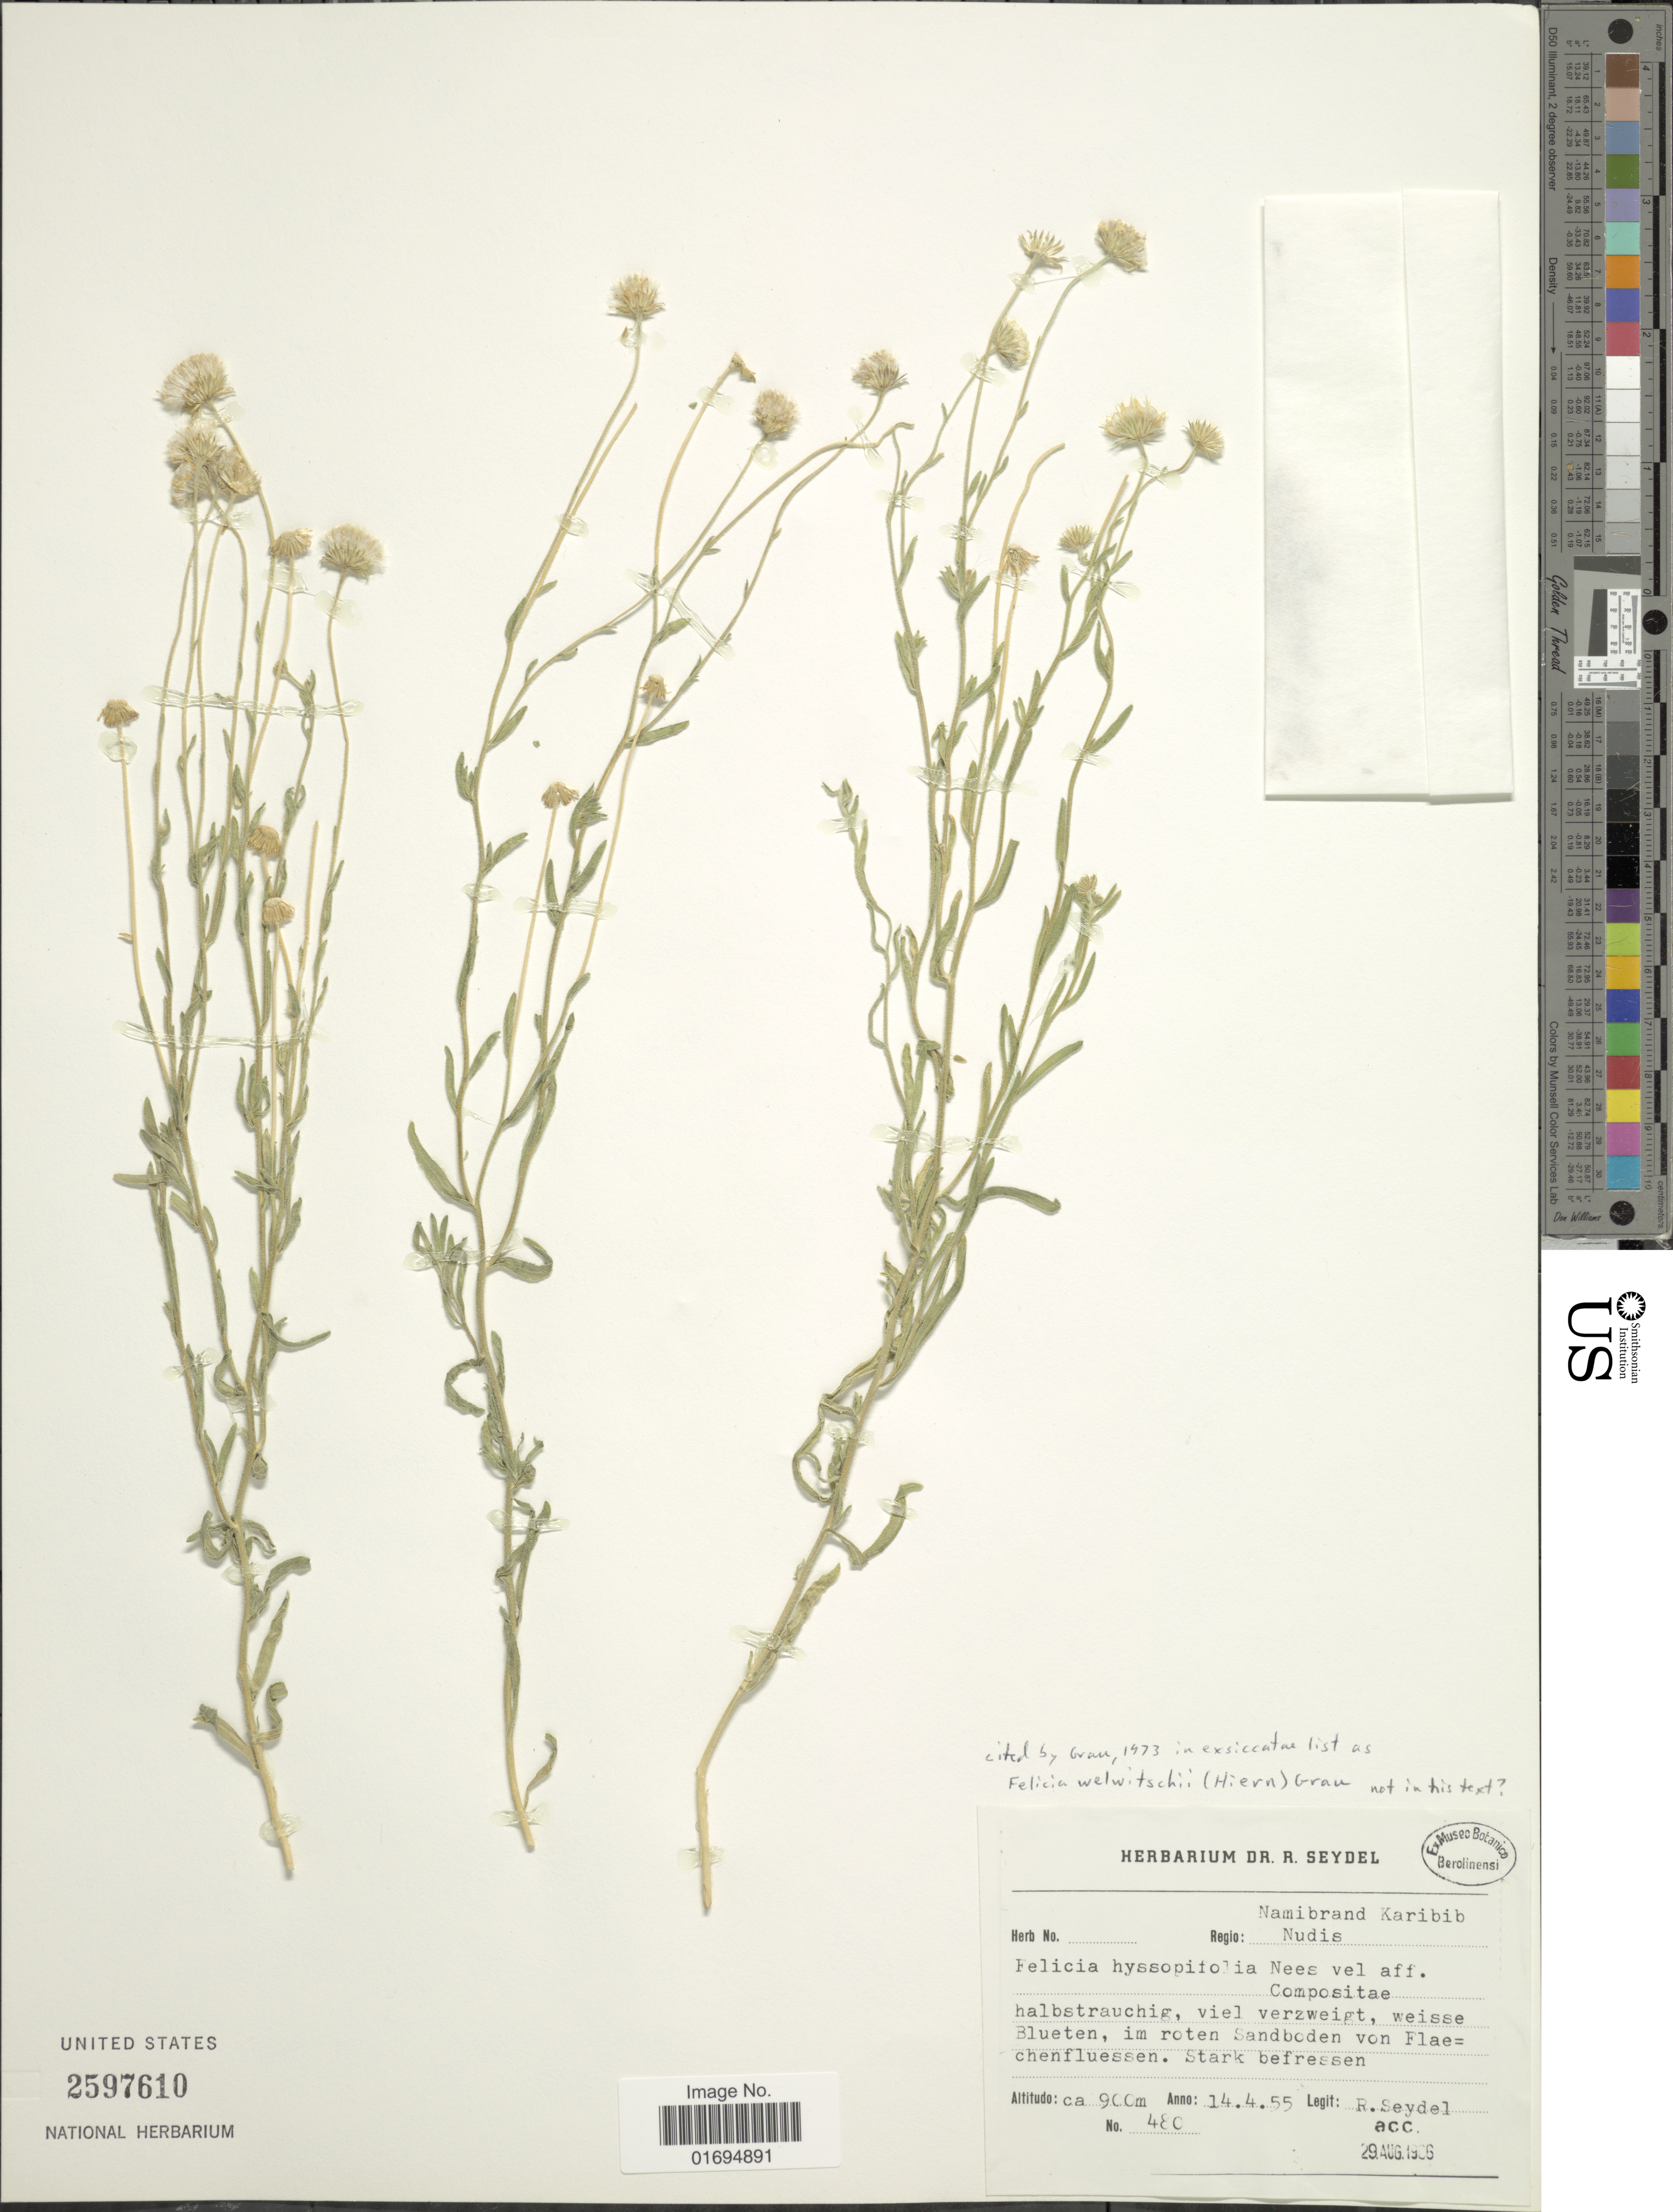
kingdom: Plantae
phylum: Tracheophyta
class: Magnoliopsida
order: Asterales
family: Asteraceae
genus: Felicia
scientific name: Felicia welwitschii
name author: (Hiern) Grau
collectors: R. Seydel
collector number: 480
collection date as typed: Transcribed d/m/y: 14/8/55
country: Namibia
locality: Namibrand Karibib Nudis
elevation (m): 900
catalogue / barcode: US 2597610